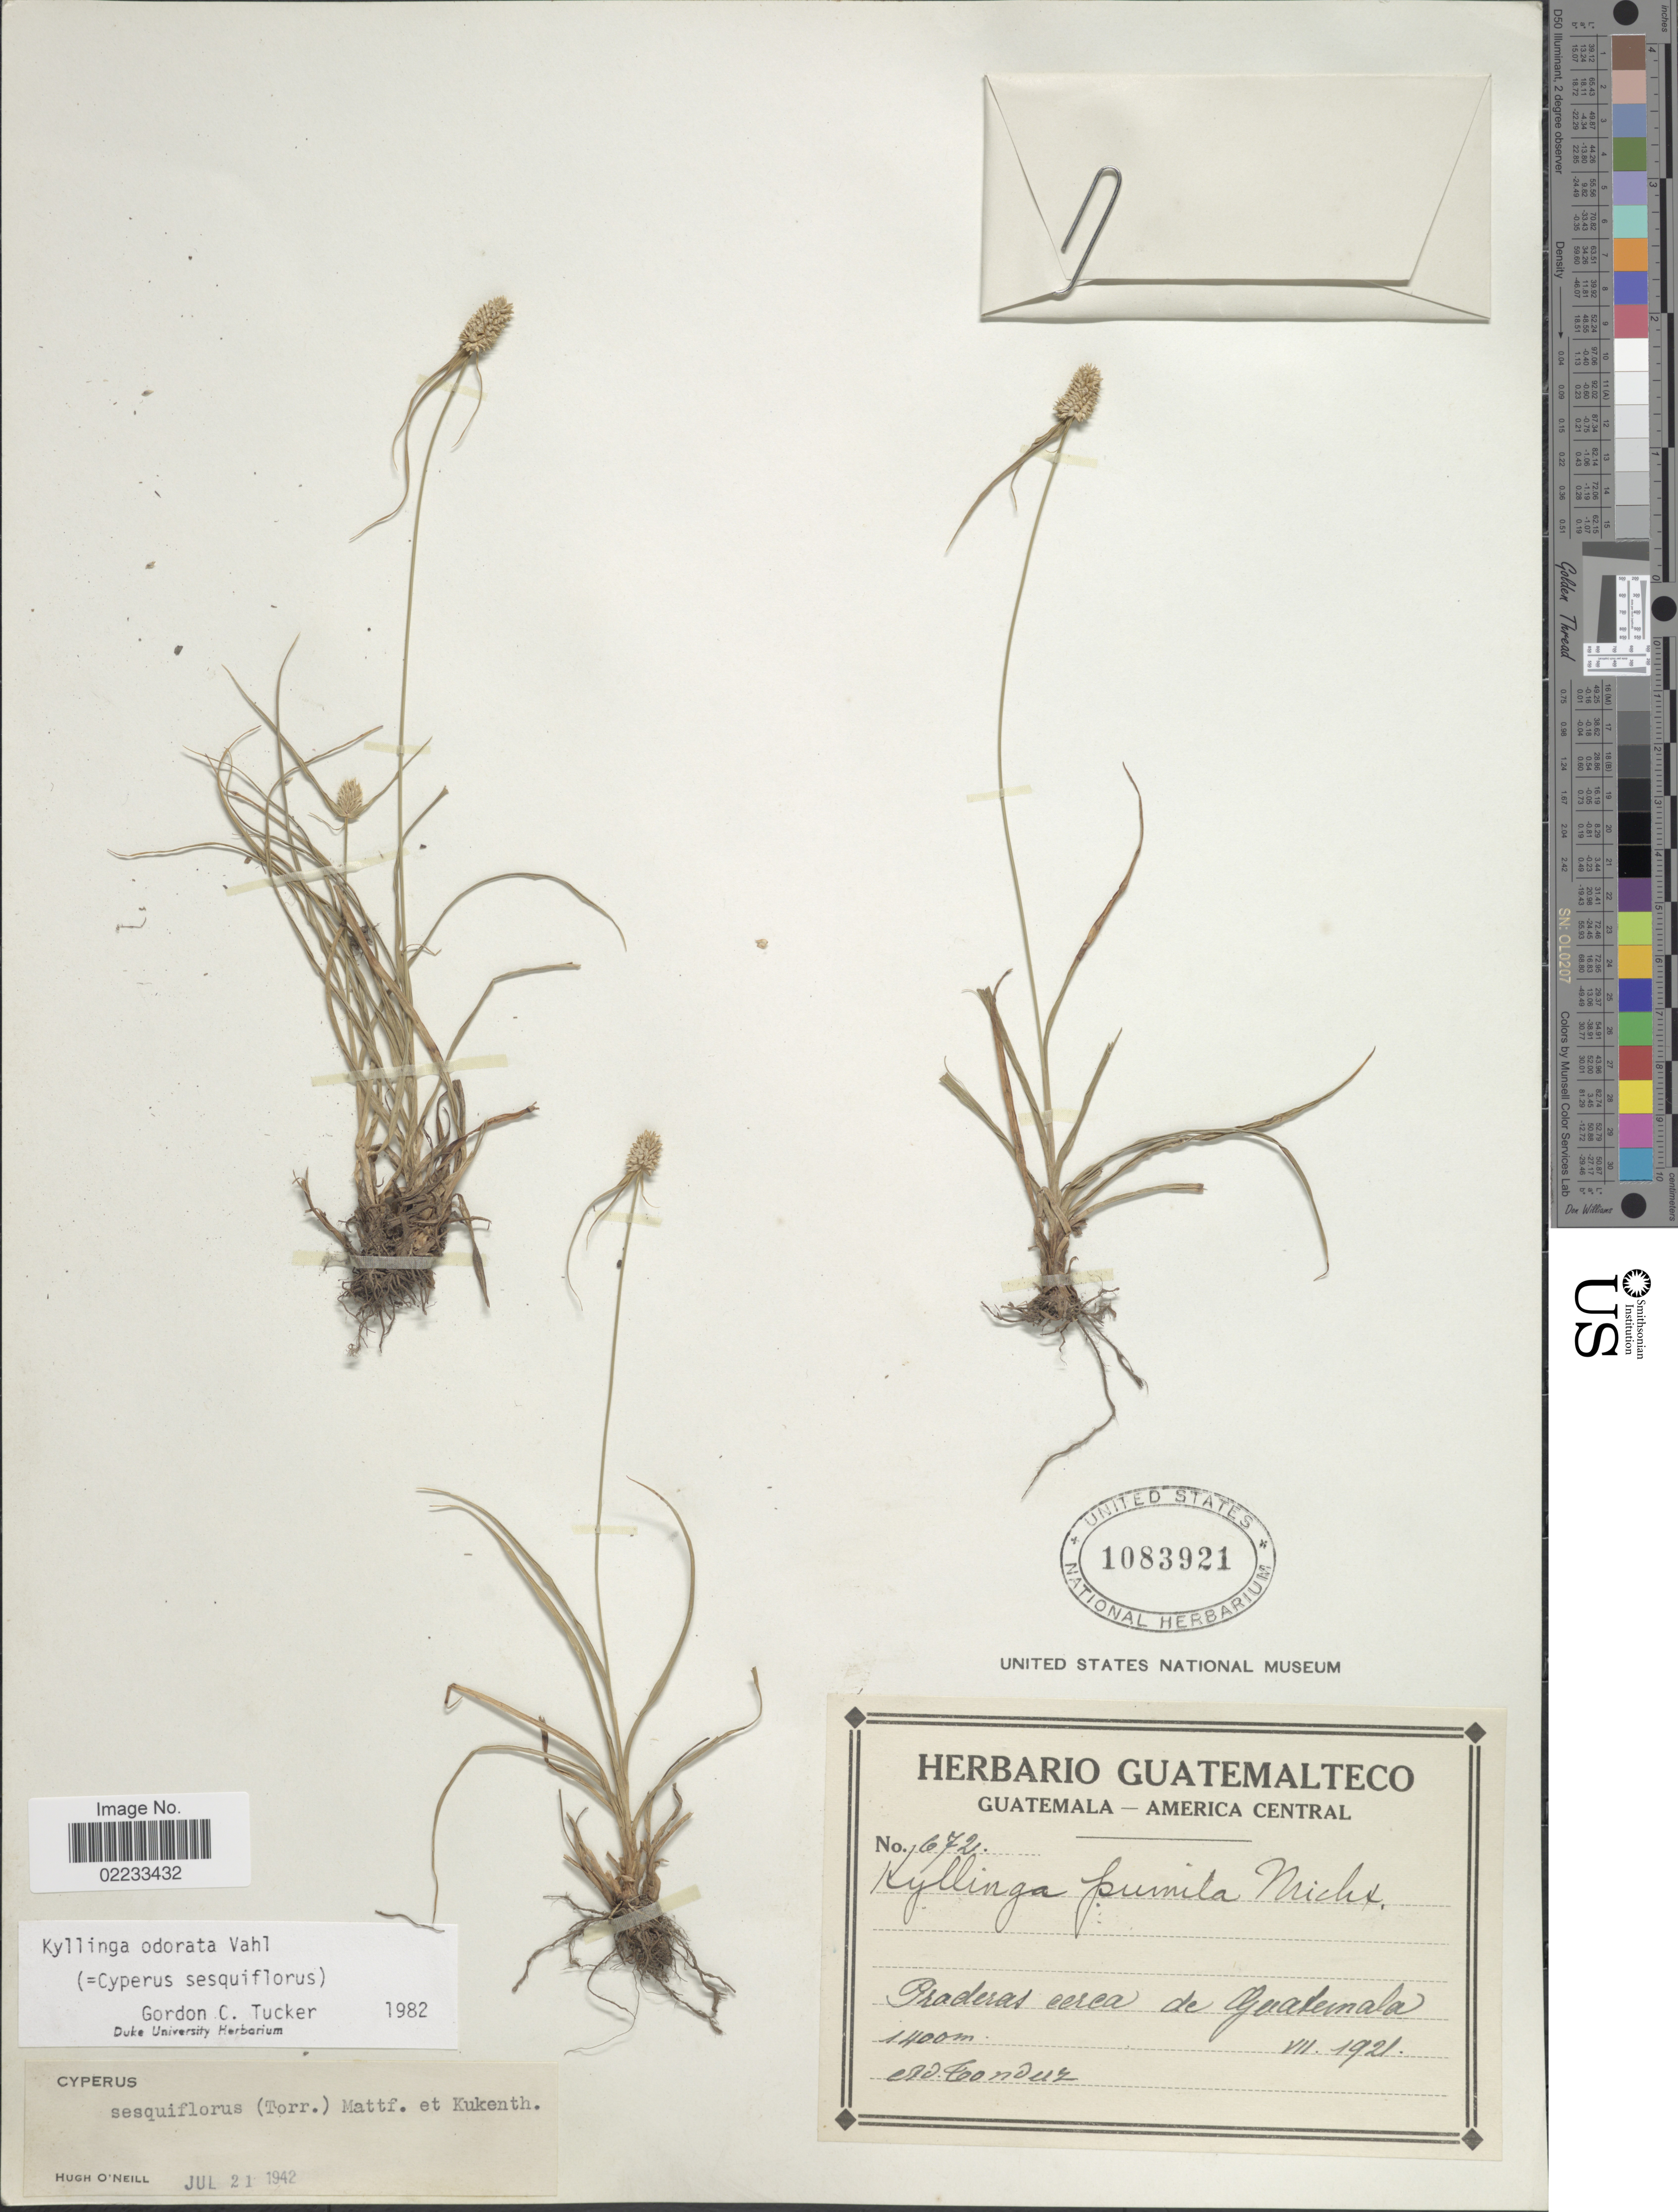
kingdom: Plantae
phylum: Tracheophyta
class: Liliopsida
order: Poales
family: Cyperaceae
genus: Cyperus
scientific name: Cyperus sesquiflorus subsp. sesquiflorus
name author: (Torr.) Mattf. & Kük.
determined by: Strong, M. T., (US), Smithsonian Institution - National Museum of Natural History (UNITED STATES)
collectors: A. Tonduz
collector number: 672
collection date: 1921-07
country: Guatemala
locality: Praderas cerca de Guatemala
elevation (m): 1400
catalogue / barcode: US 1083921